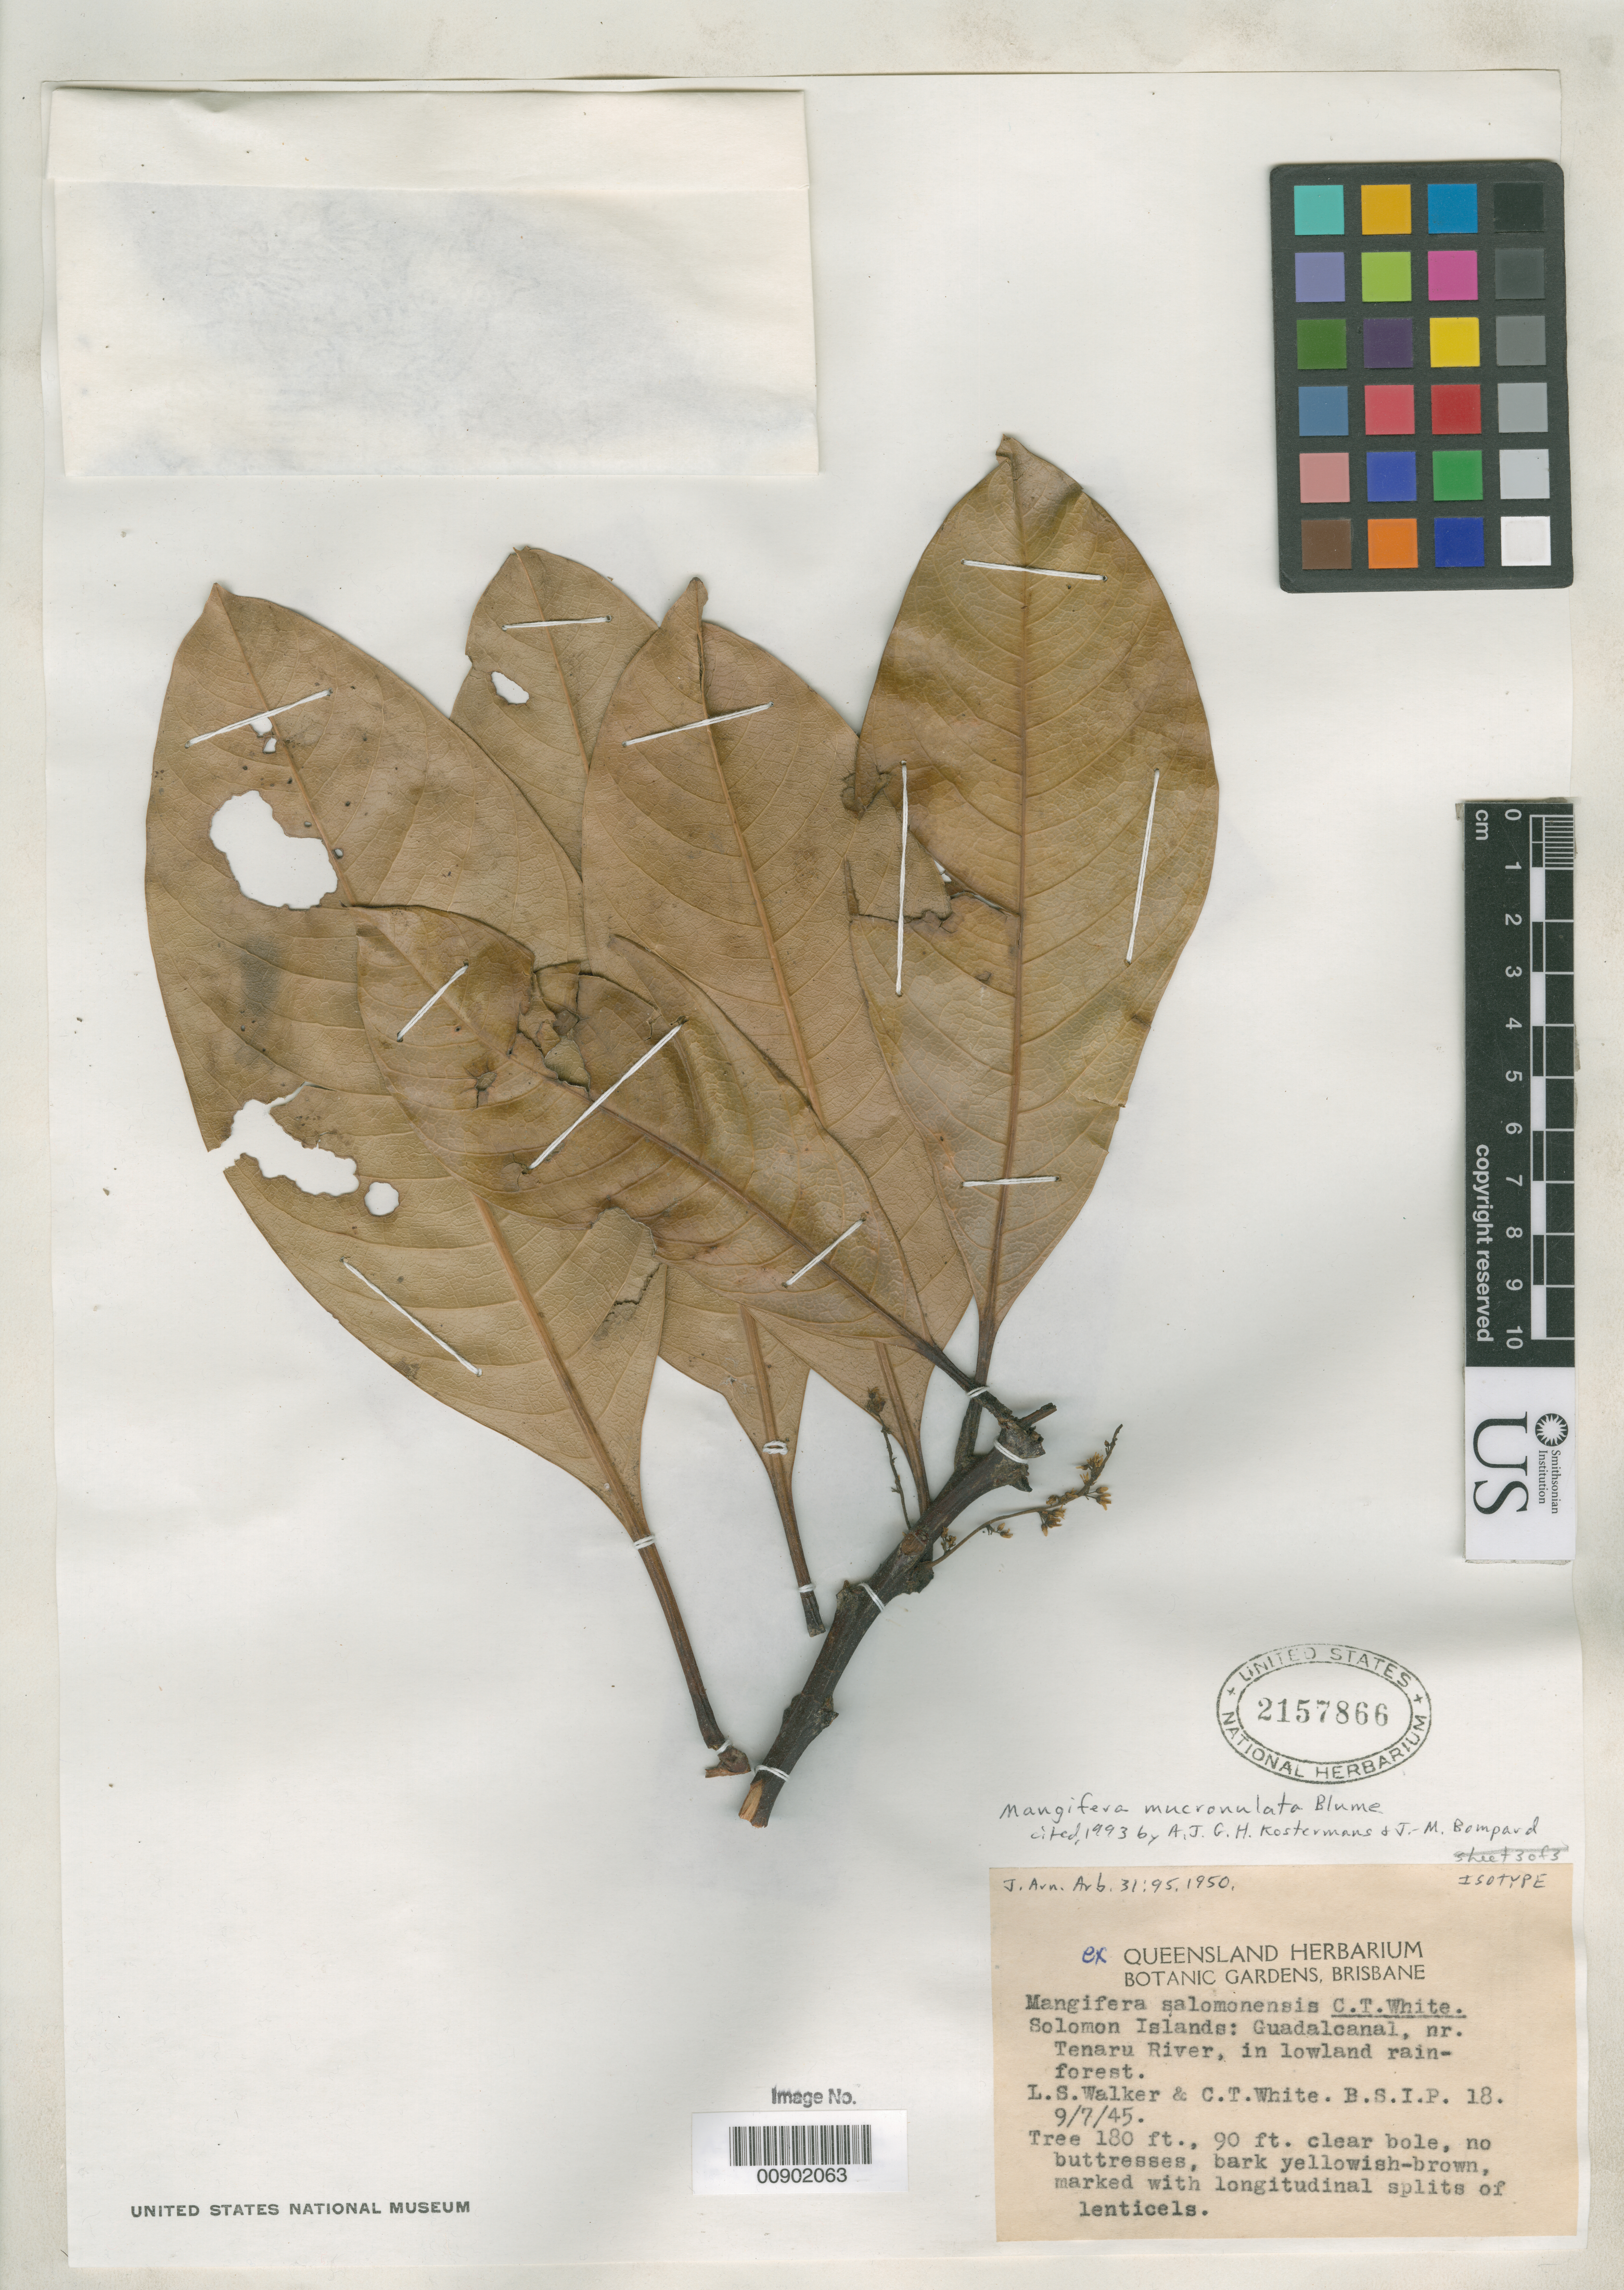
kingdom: Plantae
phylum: Tracheophyta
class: Magnoliopsida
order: Sapindales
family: Anacardiaceae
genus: Mangifera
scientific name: Mangifera salomonensis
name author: C.T. White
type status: Isotype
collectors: L. Walker & C. T. White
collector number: B.S.I.P. 18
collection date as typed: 09 Jul 1945 or 07 Sep 1945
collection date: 1945-07-09 or 1945-09-07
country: Solomon Islands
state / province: Guadalcanal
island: Guadalcanal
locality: Near Tenaru River.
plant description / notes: Currently accepted name as cited by J.G.H. Kostermans & J.-M. Bompard, 1993.; Holotype deposited at Queensland Herbarium, Brisbane.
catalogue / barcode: US 2157866